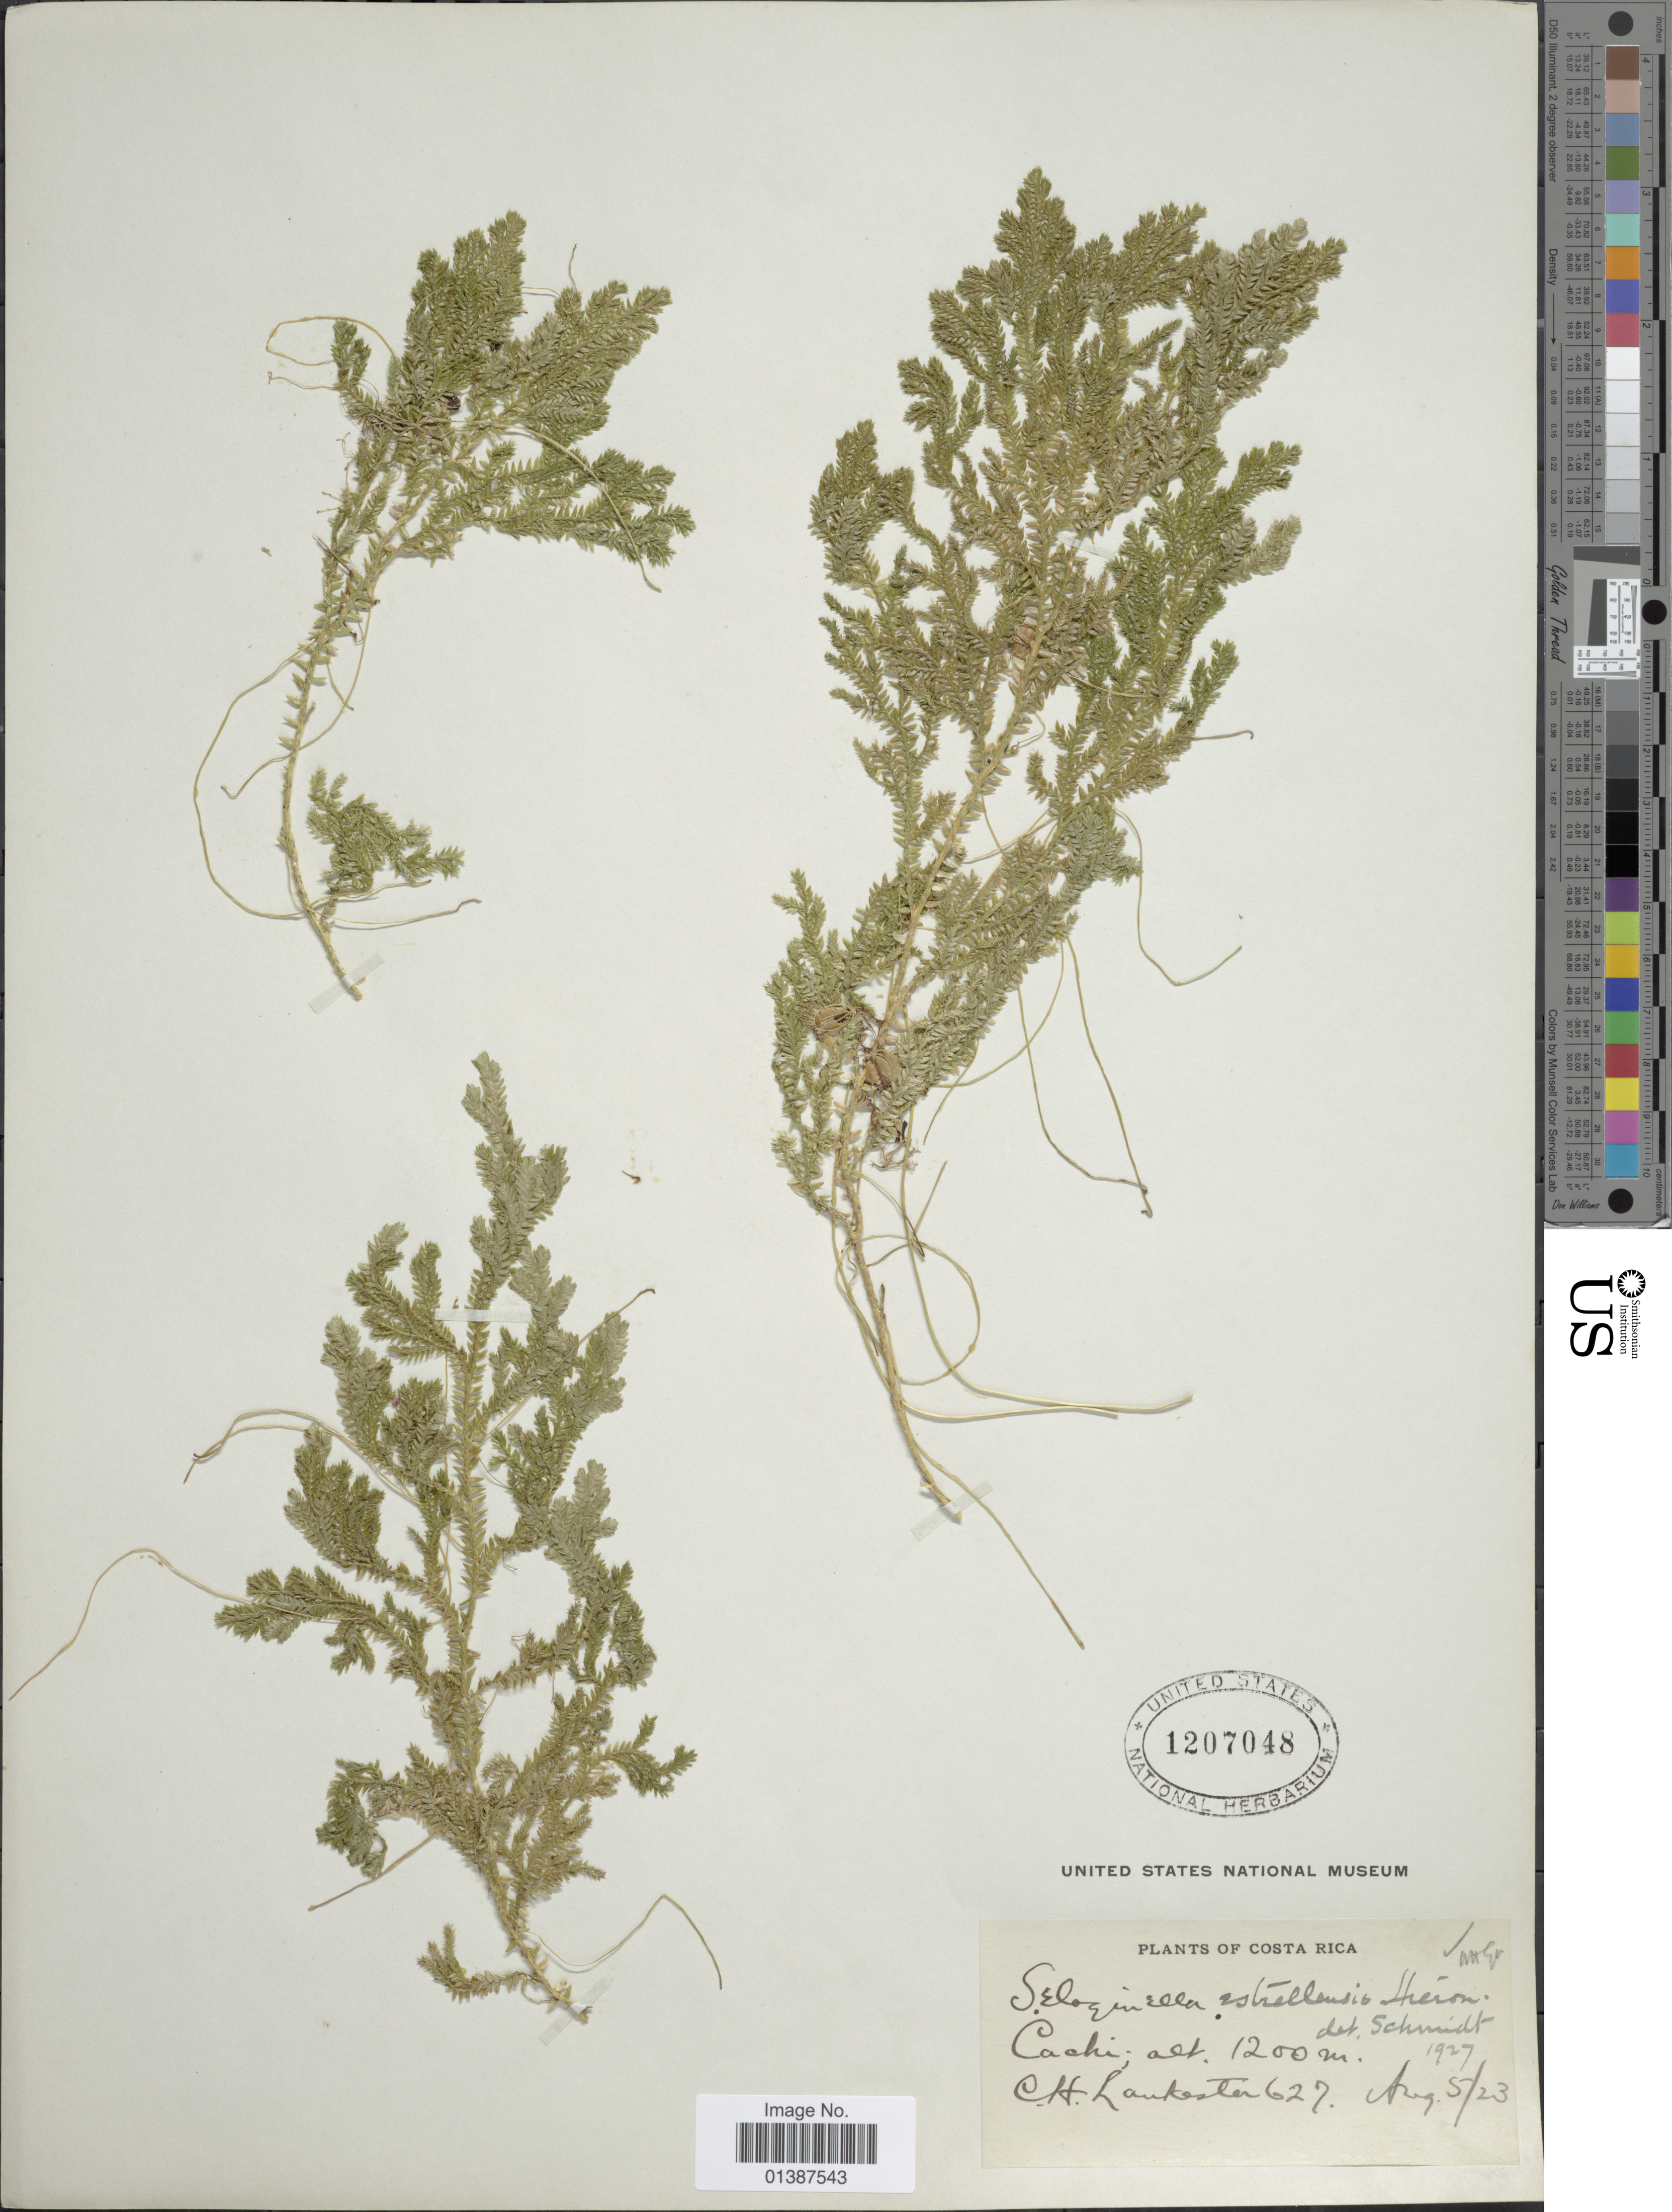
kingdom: Plantae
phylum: Tracheophyta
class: Lycopodiopsida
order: Selaginellales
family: Selaginellaceae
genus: Selaginella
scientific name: Selaginella estrellensis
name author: Hieron.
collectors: C. H. Lankester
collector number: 627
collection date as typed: Transcribed d/m/y: 5/8/23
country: Costa Rica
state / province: Cartago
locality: Cachí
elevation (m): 1200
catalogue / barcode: US 1207048